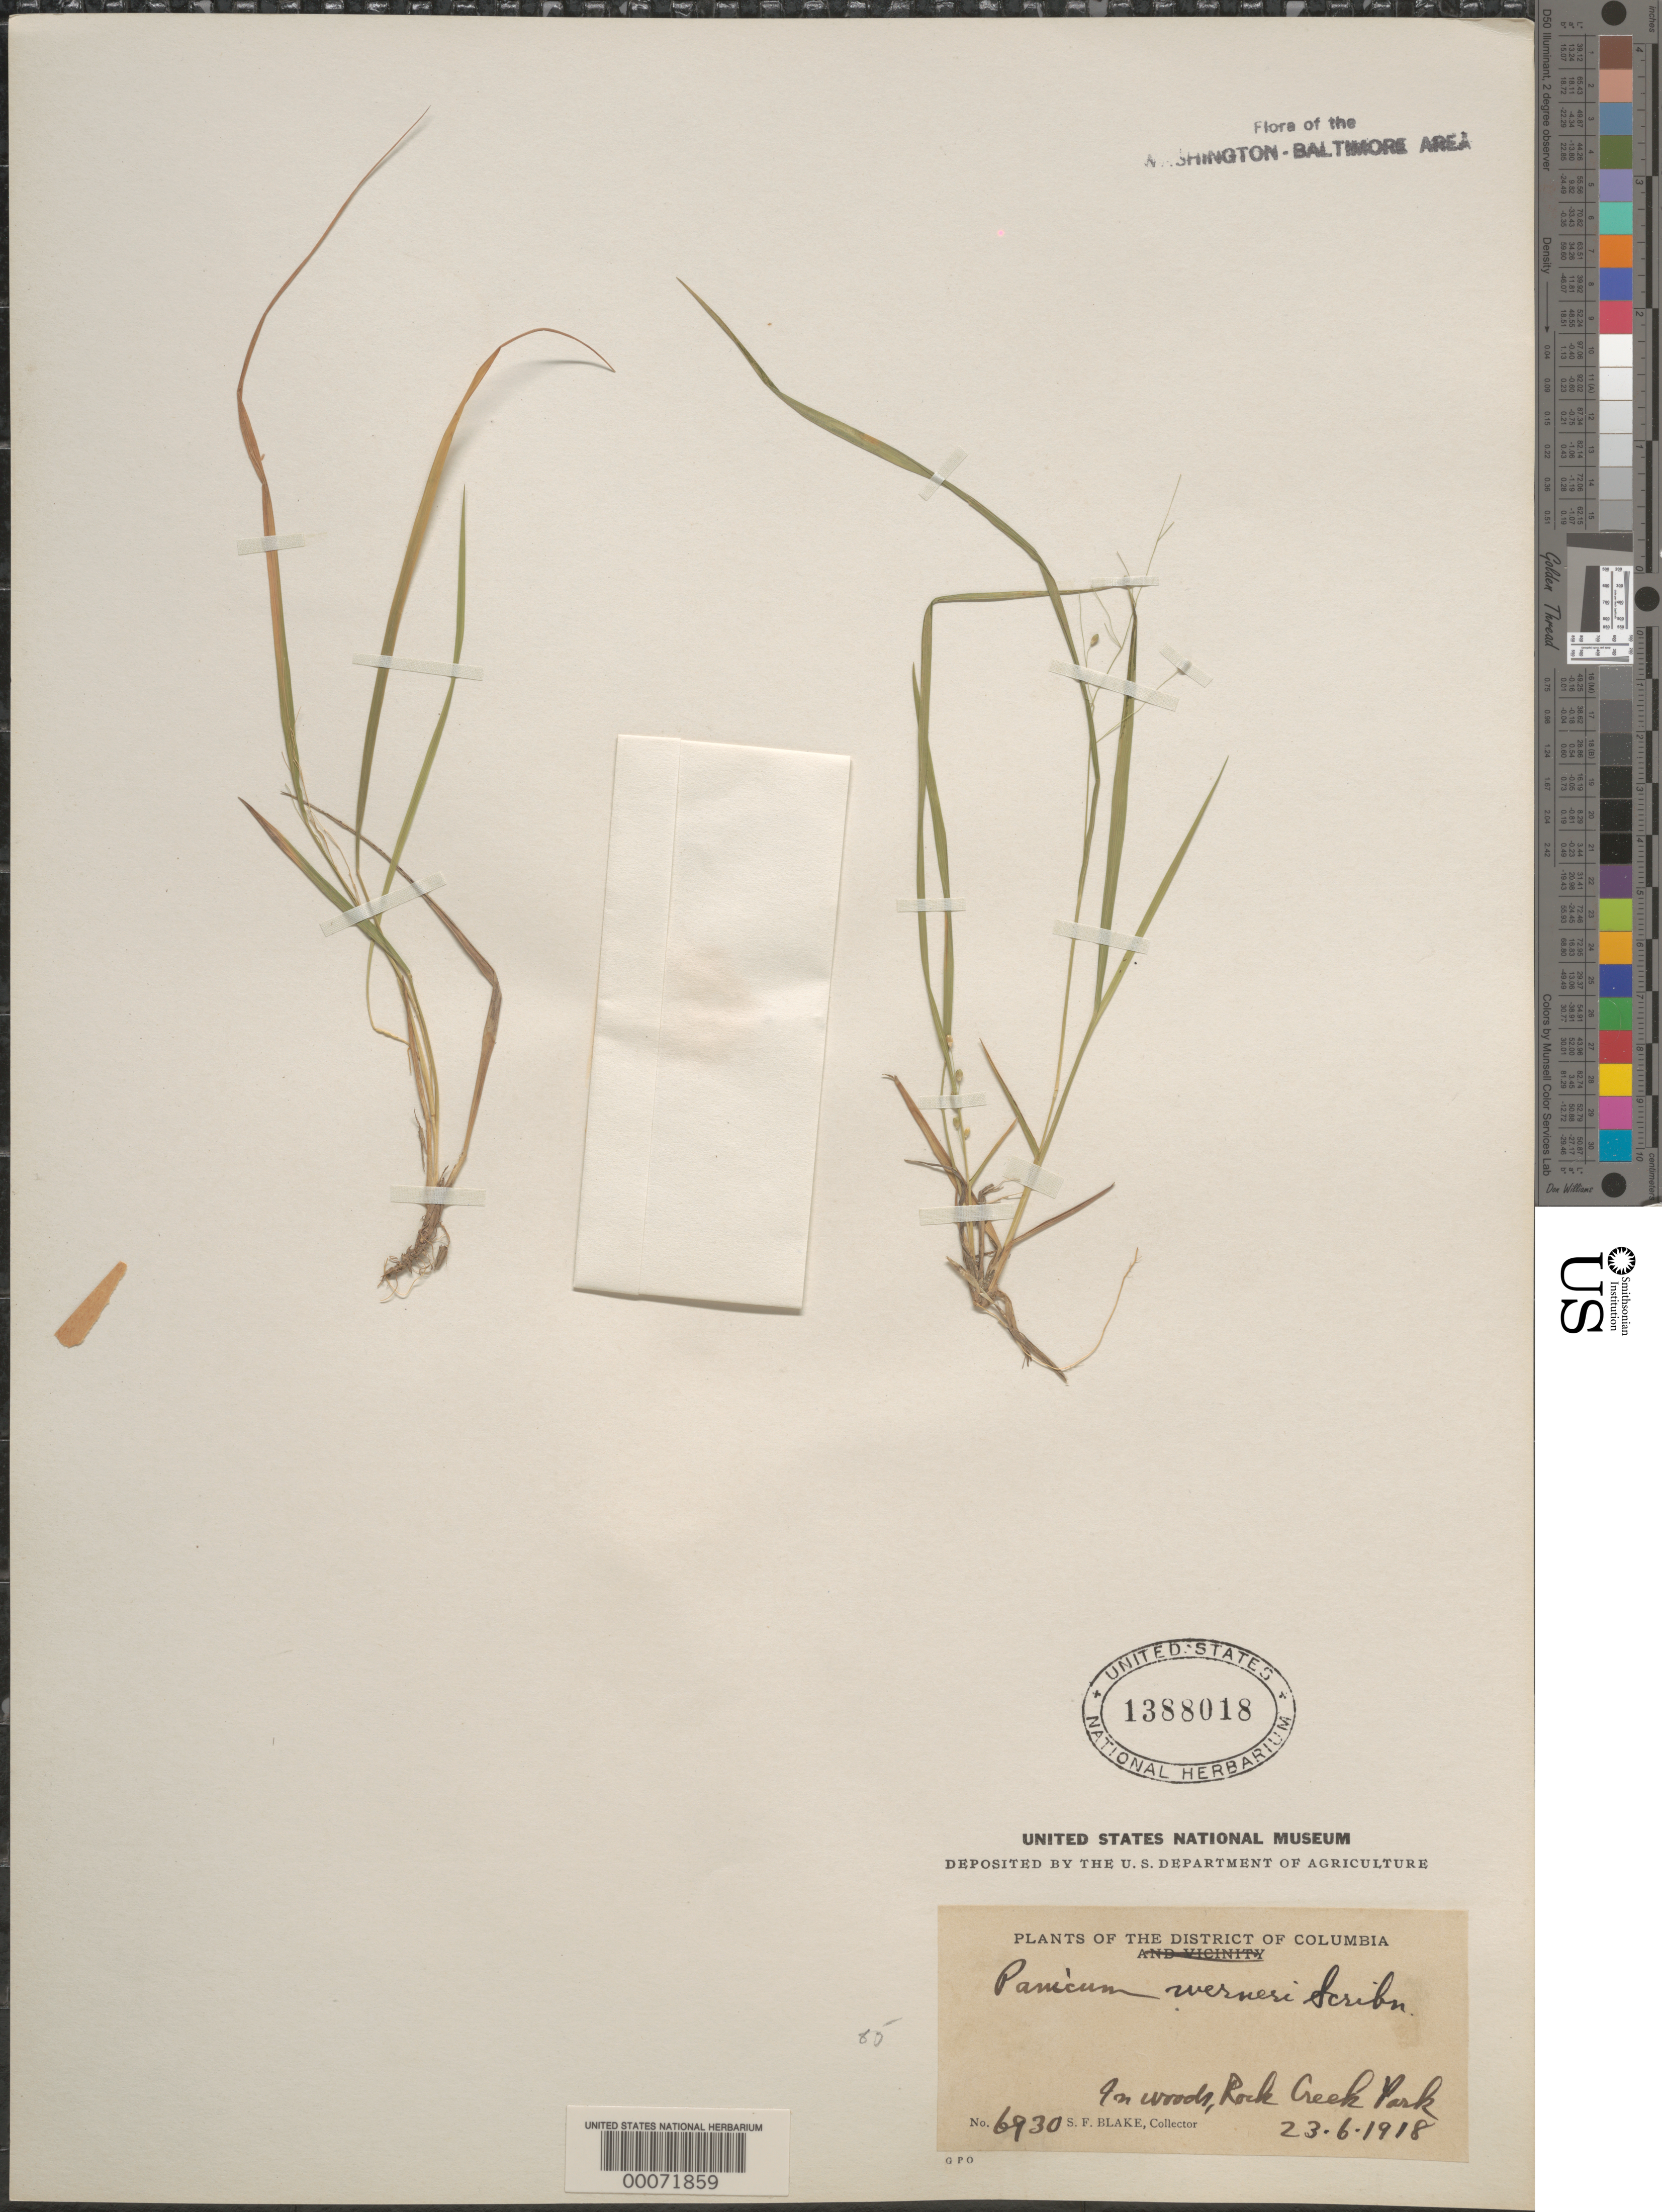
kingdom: Plantae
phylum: Tracheophyta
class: Liliopsida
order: Poales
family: Poaceae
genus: Dichanthelium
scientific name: Dichanthelium linearifolium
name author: (Scribn.) Gould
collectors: S. Blake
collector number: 6930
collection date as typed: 23 Jun 1918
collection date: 1918-06-23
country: United States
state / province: District of Columbia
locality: Rock Creek Park Rock Creek Park and Vicinity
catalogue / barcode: US 1388018